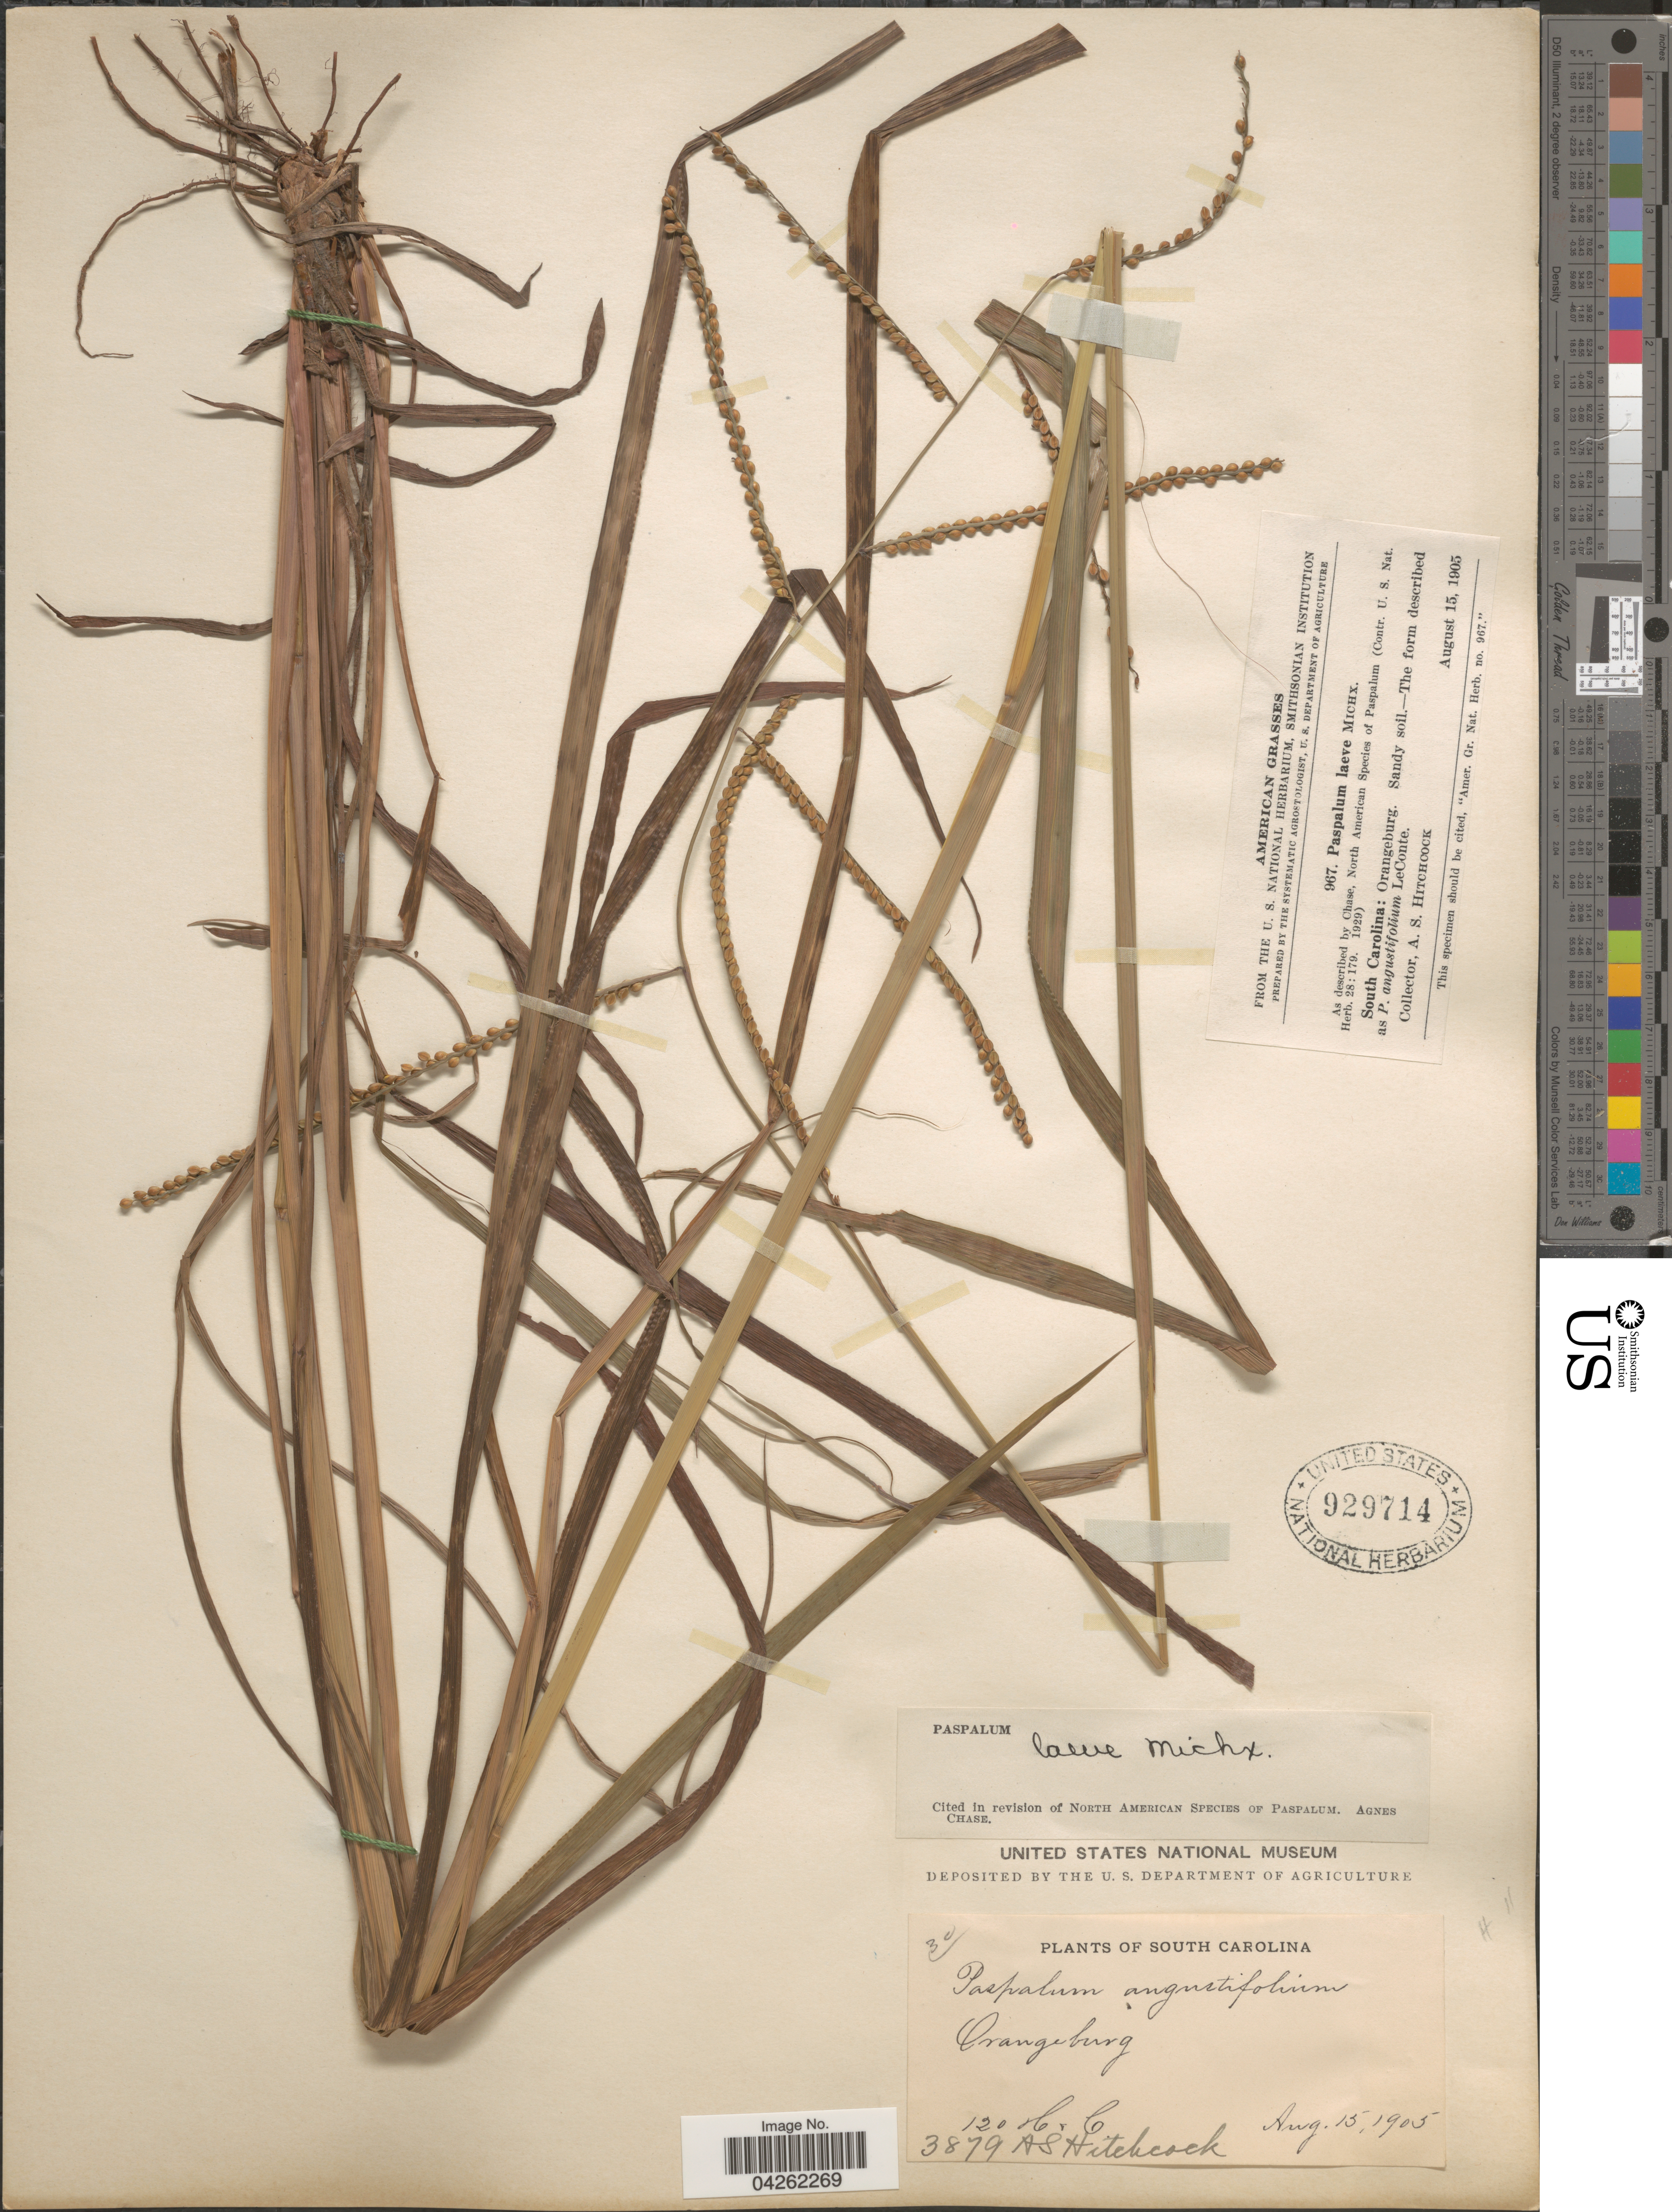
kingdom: Plantae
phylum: Tracheophyta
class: Liliopsida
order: Poales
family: Poaceae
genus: Paspalum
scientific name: Paspalum laeve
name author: Michx.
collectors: A. S. Hitchcock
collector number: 967/30/120/3879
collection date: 1905-08-15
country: United States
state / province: South Carolina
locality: Orangeburg. Sandy soil.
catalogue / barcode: US 929714